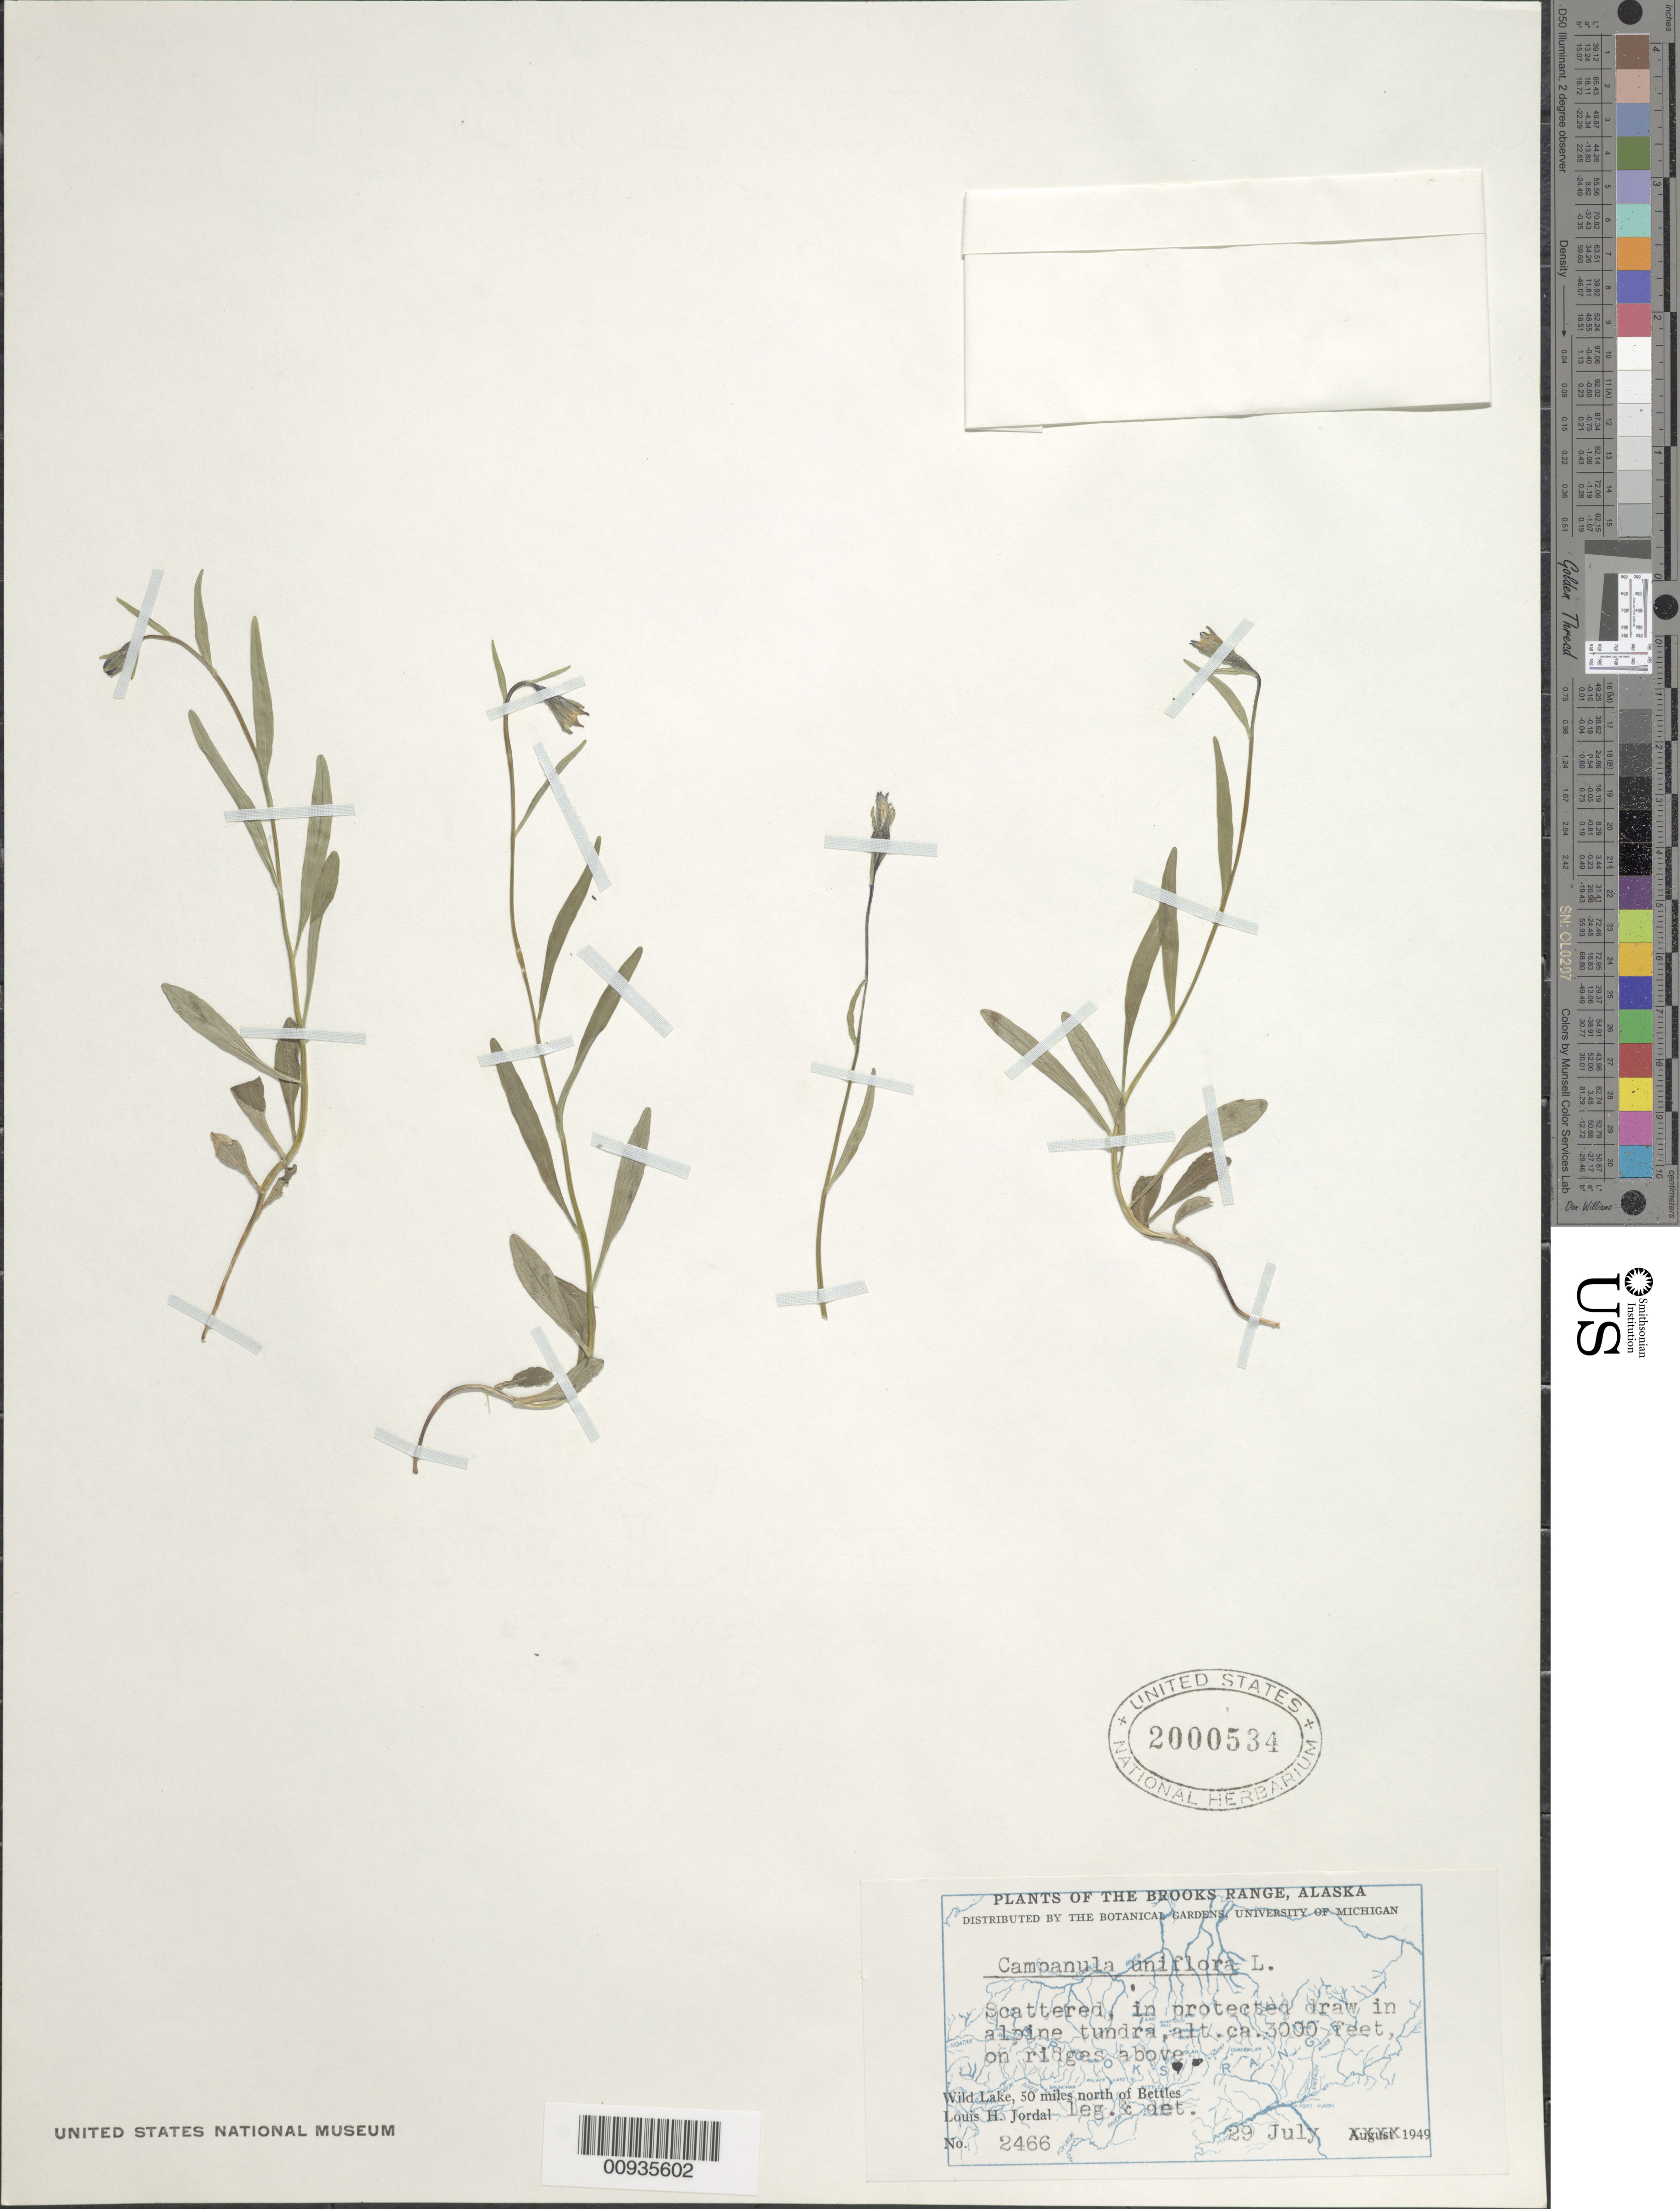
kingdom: Plantae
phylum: Tracheophyta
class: Magnoliopsida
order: Asterales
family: Campanulaceae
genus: Campanula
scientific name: Campanula uniflora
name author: L.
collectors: L. Jordal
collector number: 2466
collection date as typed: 29 July 1949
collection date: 1949-07-29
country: United States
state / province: Alaska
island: Adak Island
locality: Wild Lake, 50 miles north of Bettles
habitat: in protected draw in alpine tundra, on ridges above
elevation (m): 914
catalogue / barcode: US 2000534